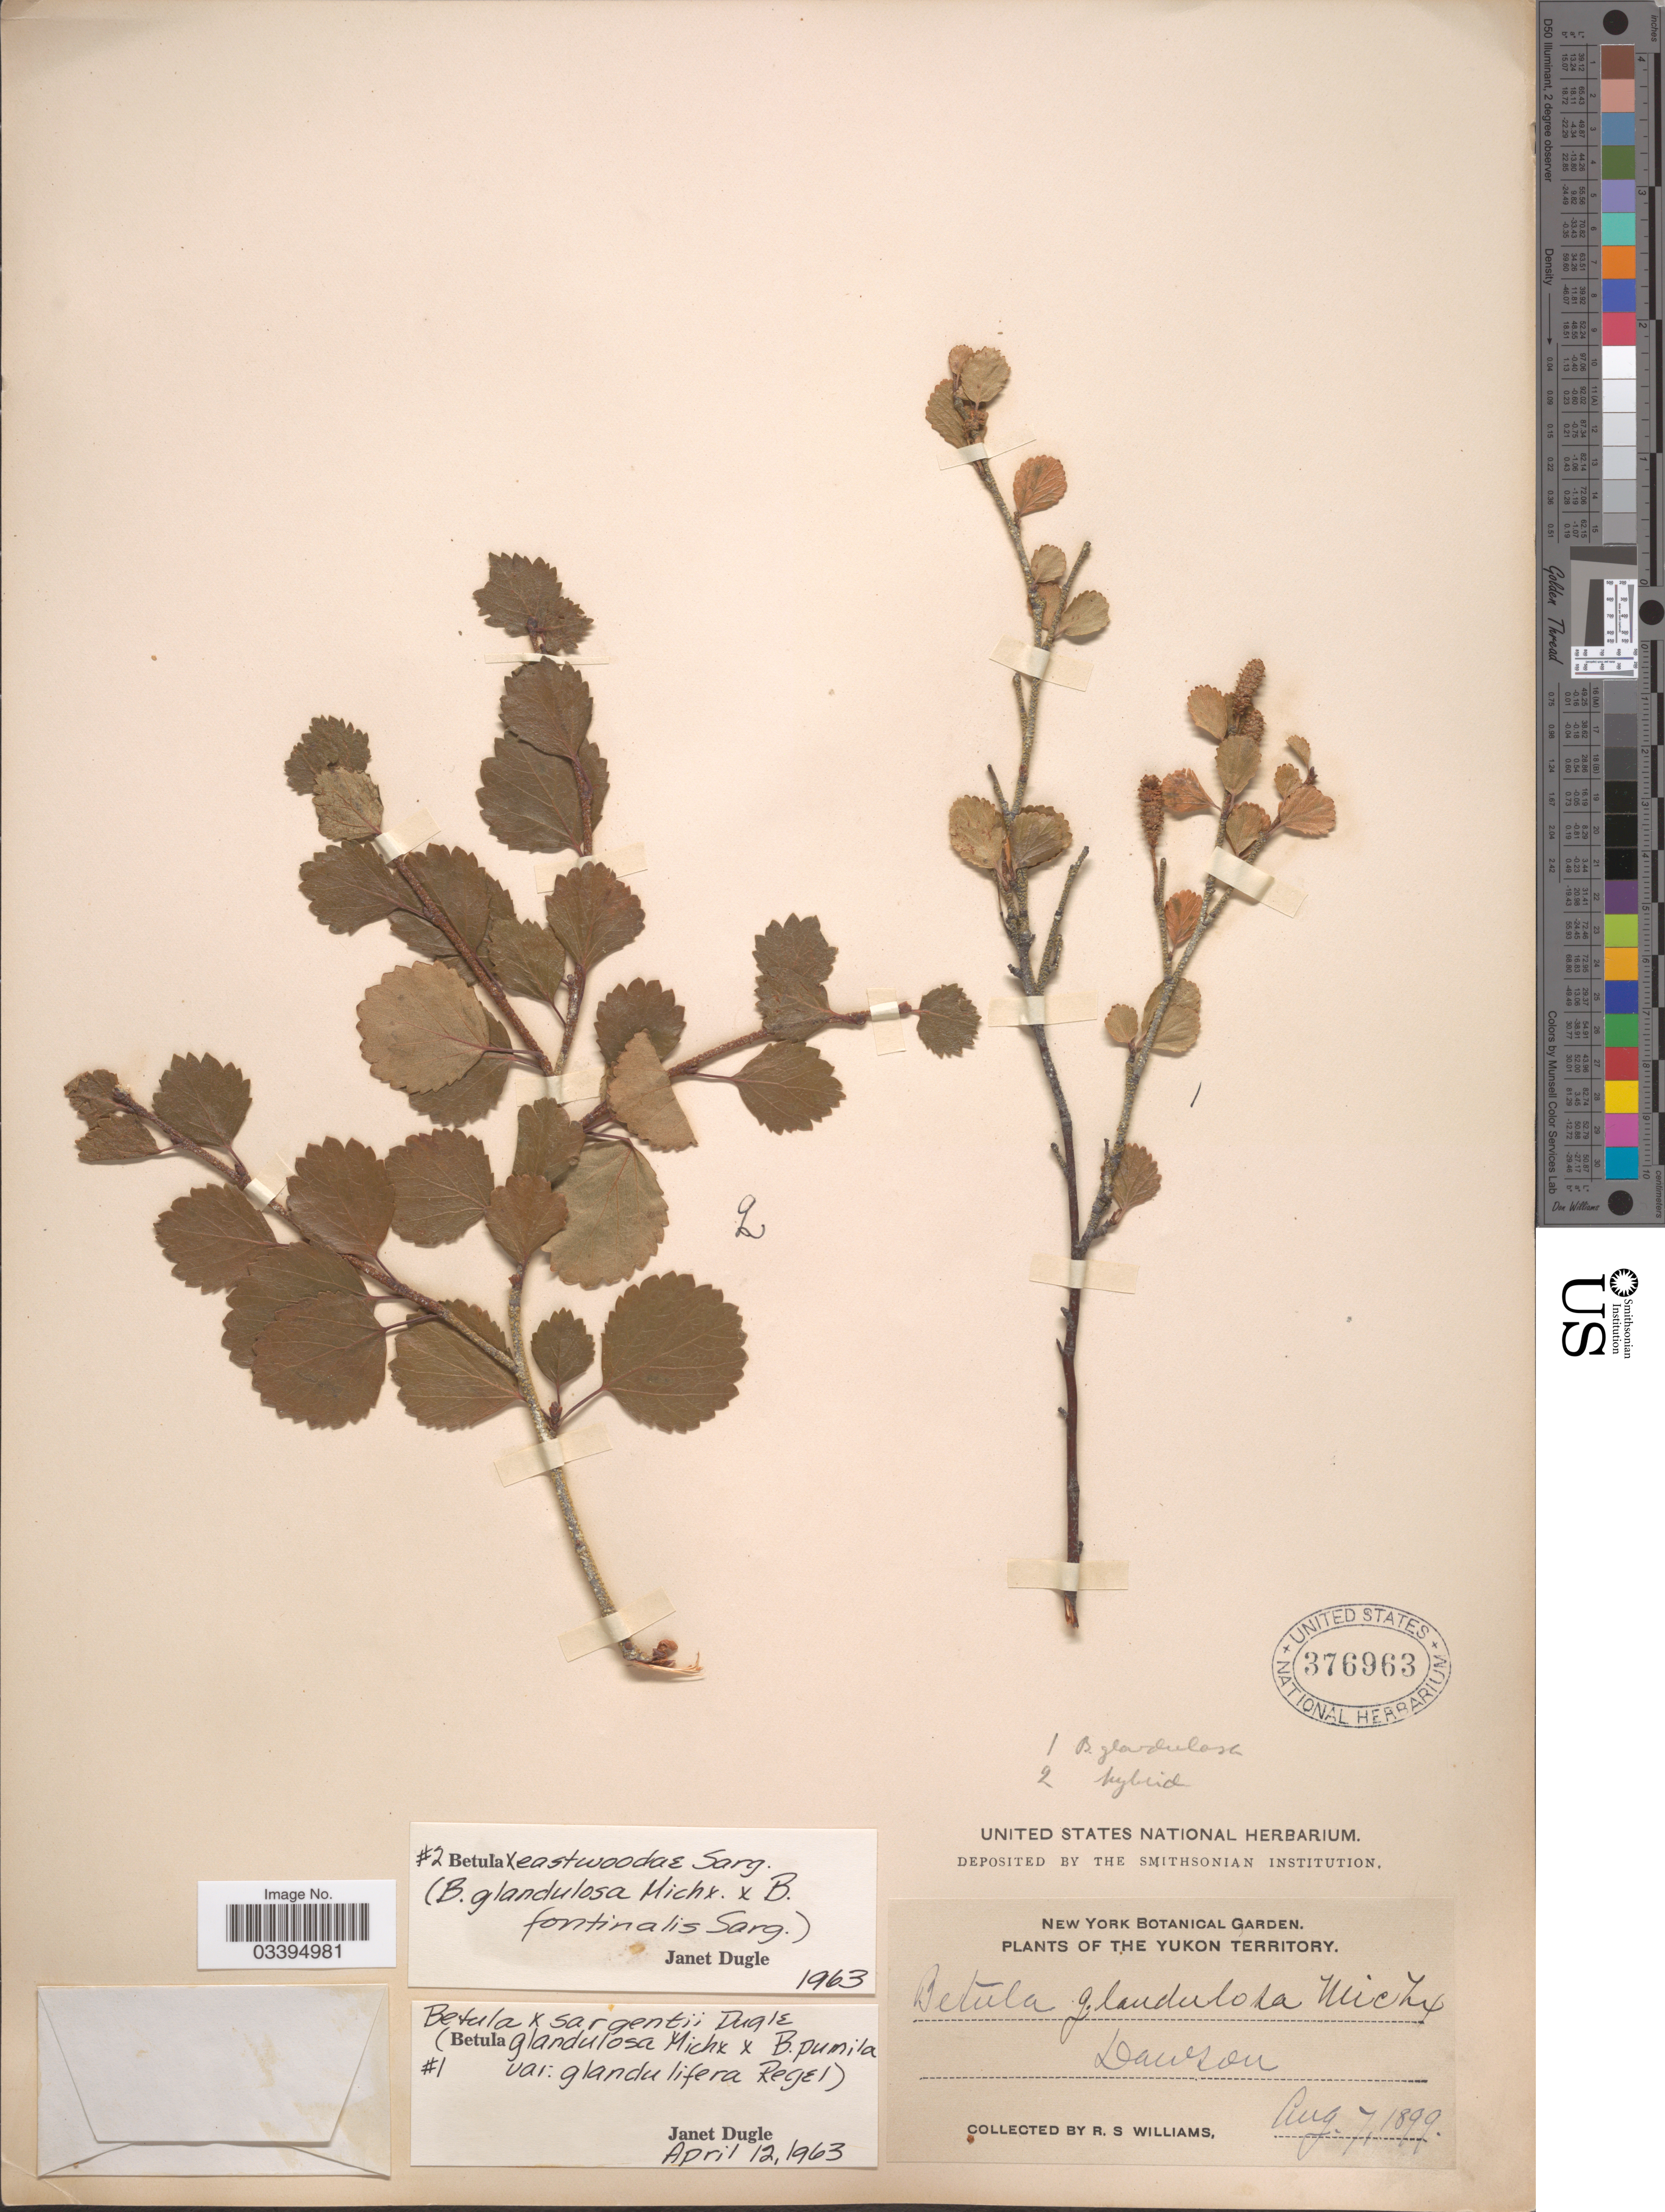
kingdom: Plantae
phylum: Tracheophyta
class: Magnoliopsida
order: Fagales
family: Betulaceae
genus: Betula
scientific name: Betula eastwoodae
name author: Sarg.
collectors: R. S. Williams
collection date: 1899-08-07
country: Canada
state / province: Yukon Territory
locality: Dawson.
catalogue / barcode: US 376963